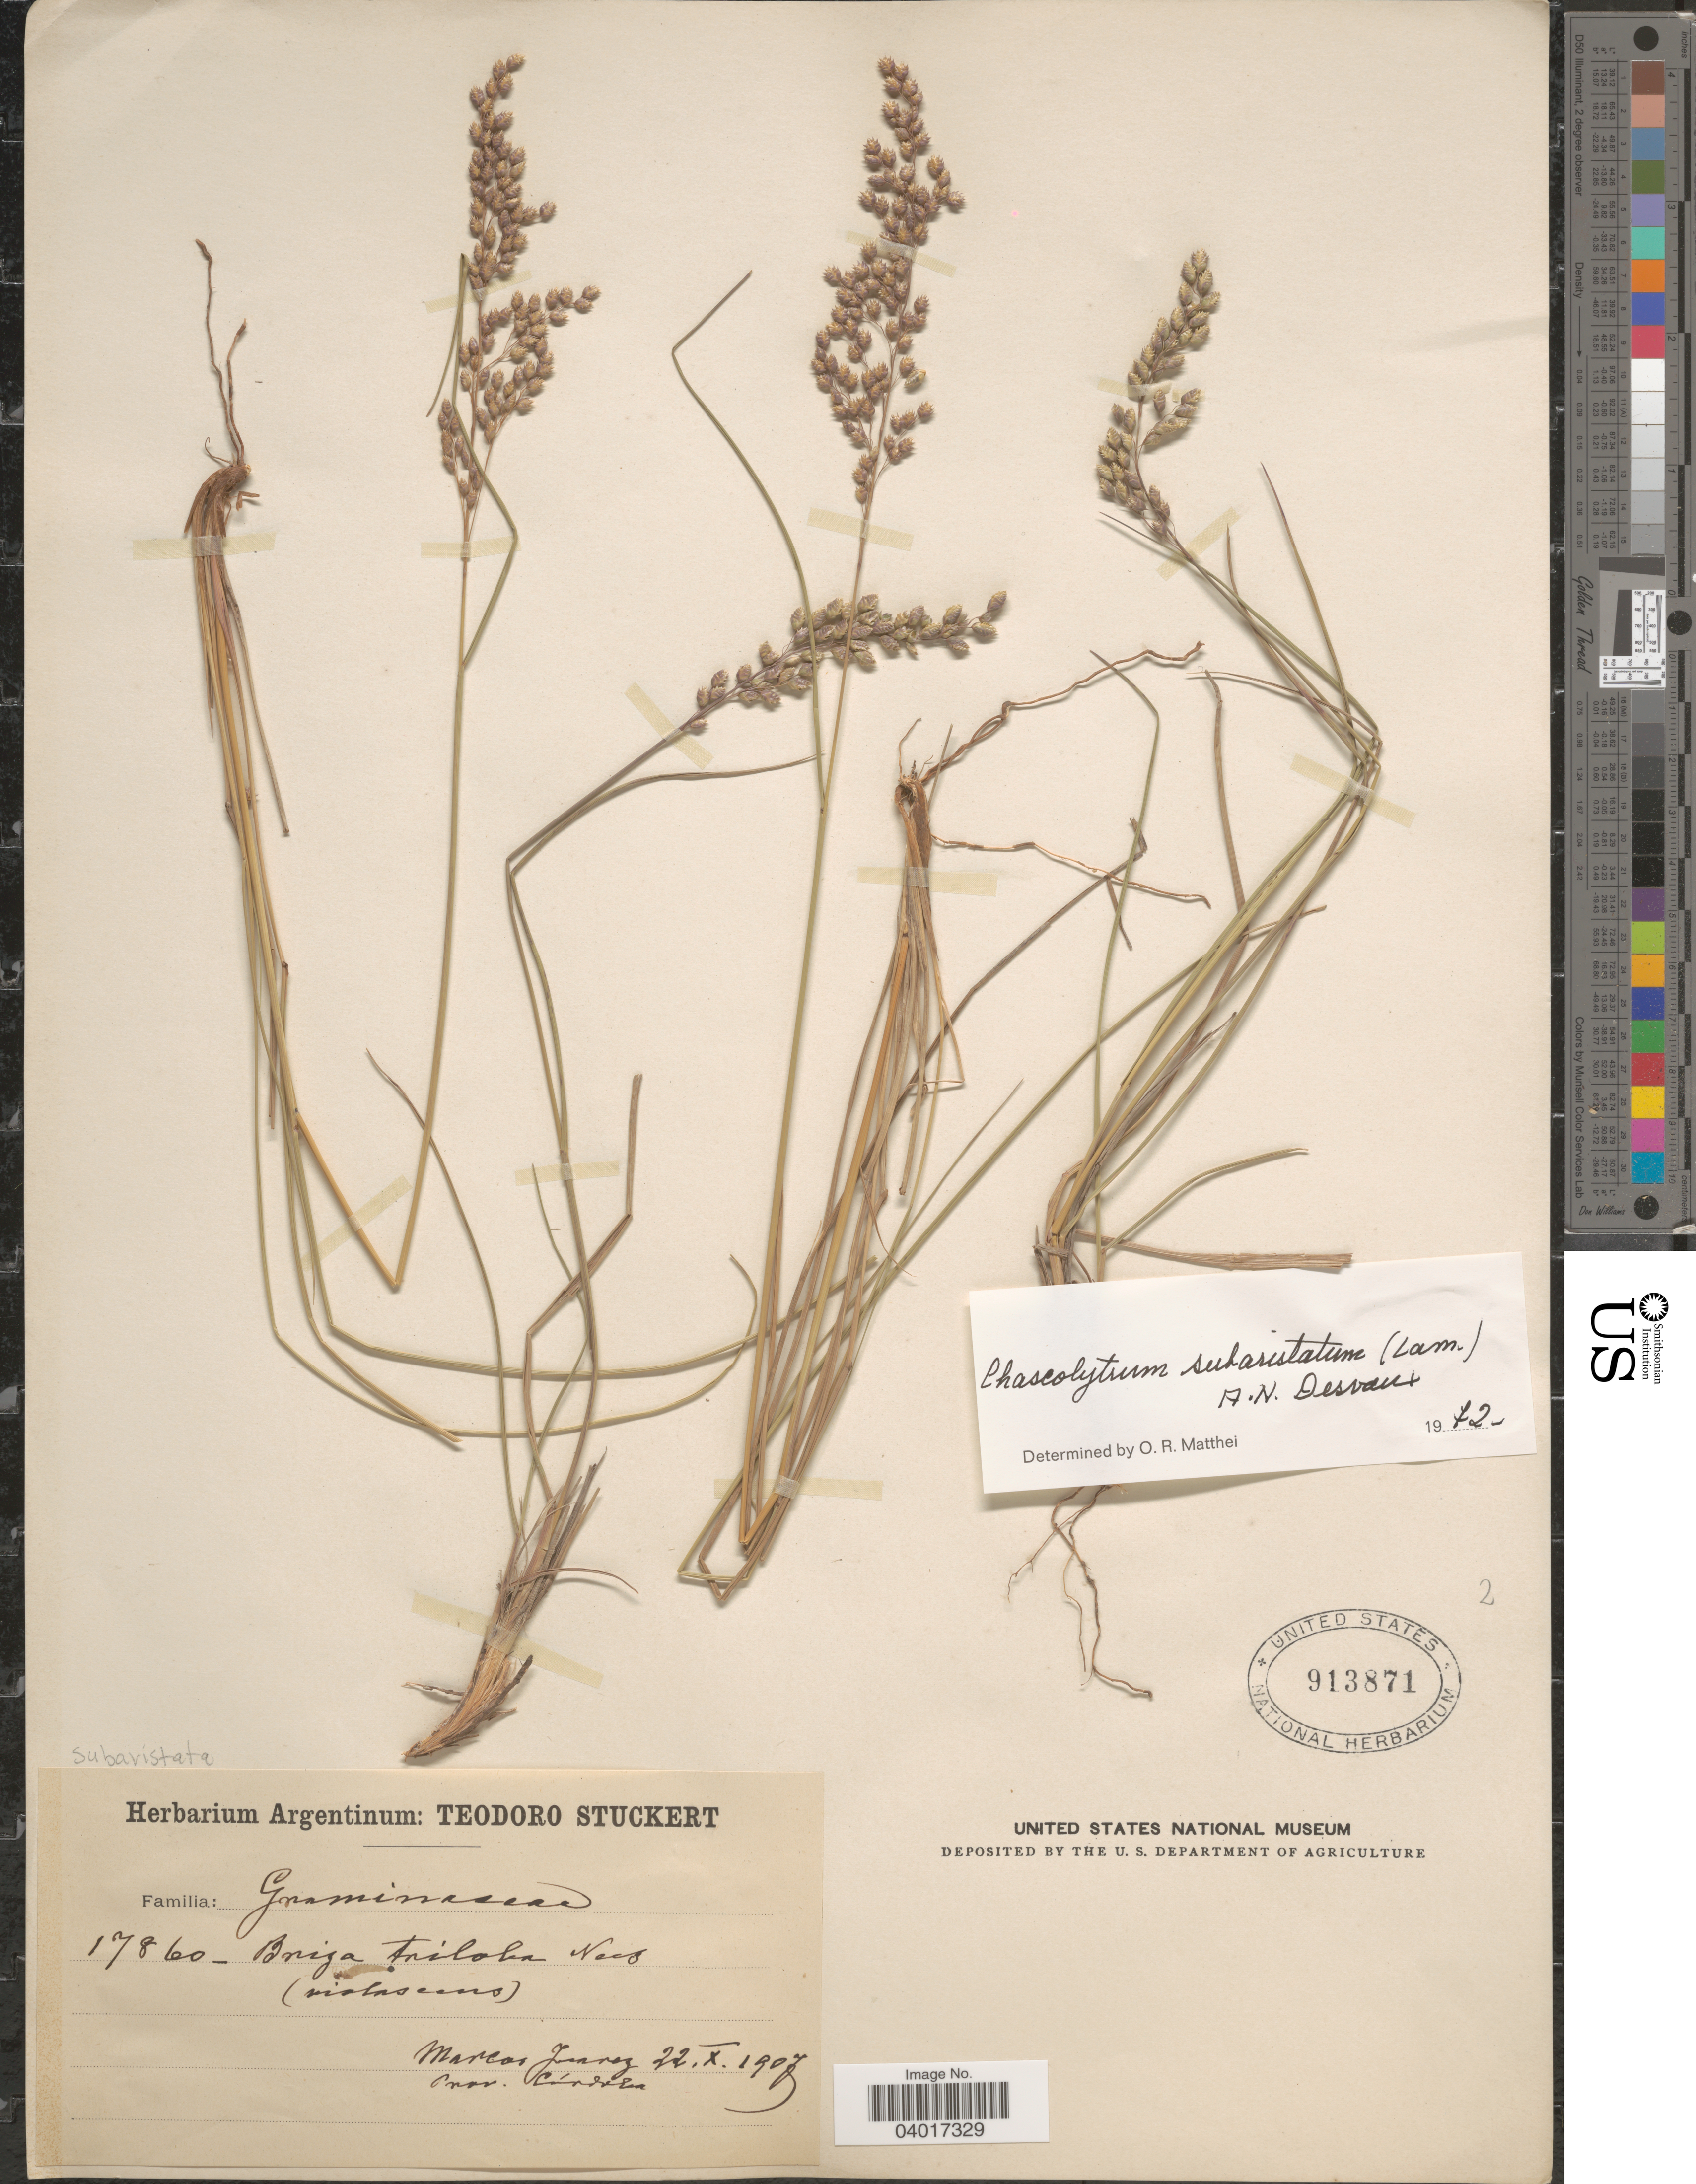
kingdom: Plantae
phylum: Tracheophyta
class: Liliopsida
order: Poales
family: Poaceae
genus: Chascolytrum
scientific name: Chascolytrum subaristatum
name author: (Lam.) Desv.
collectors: T. Stuckert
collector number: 17860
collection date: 1907-10-22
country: Argentina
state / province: Cordoba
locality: Marcos Juarez. Prov. Córdoba.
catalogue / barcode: US 913871